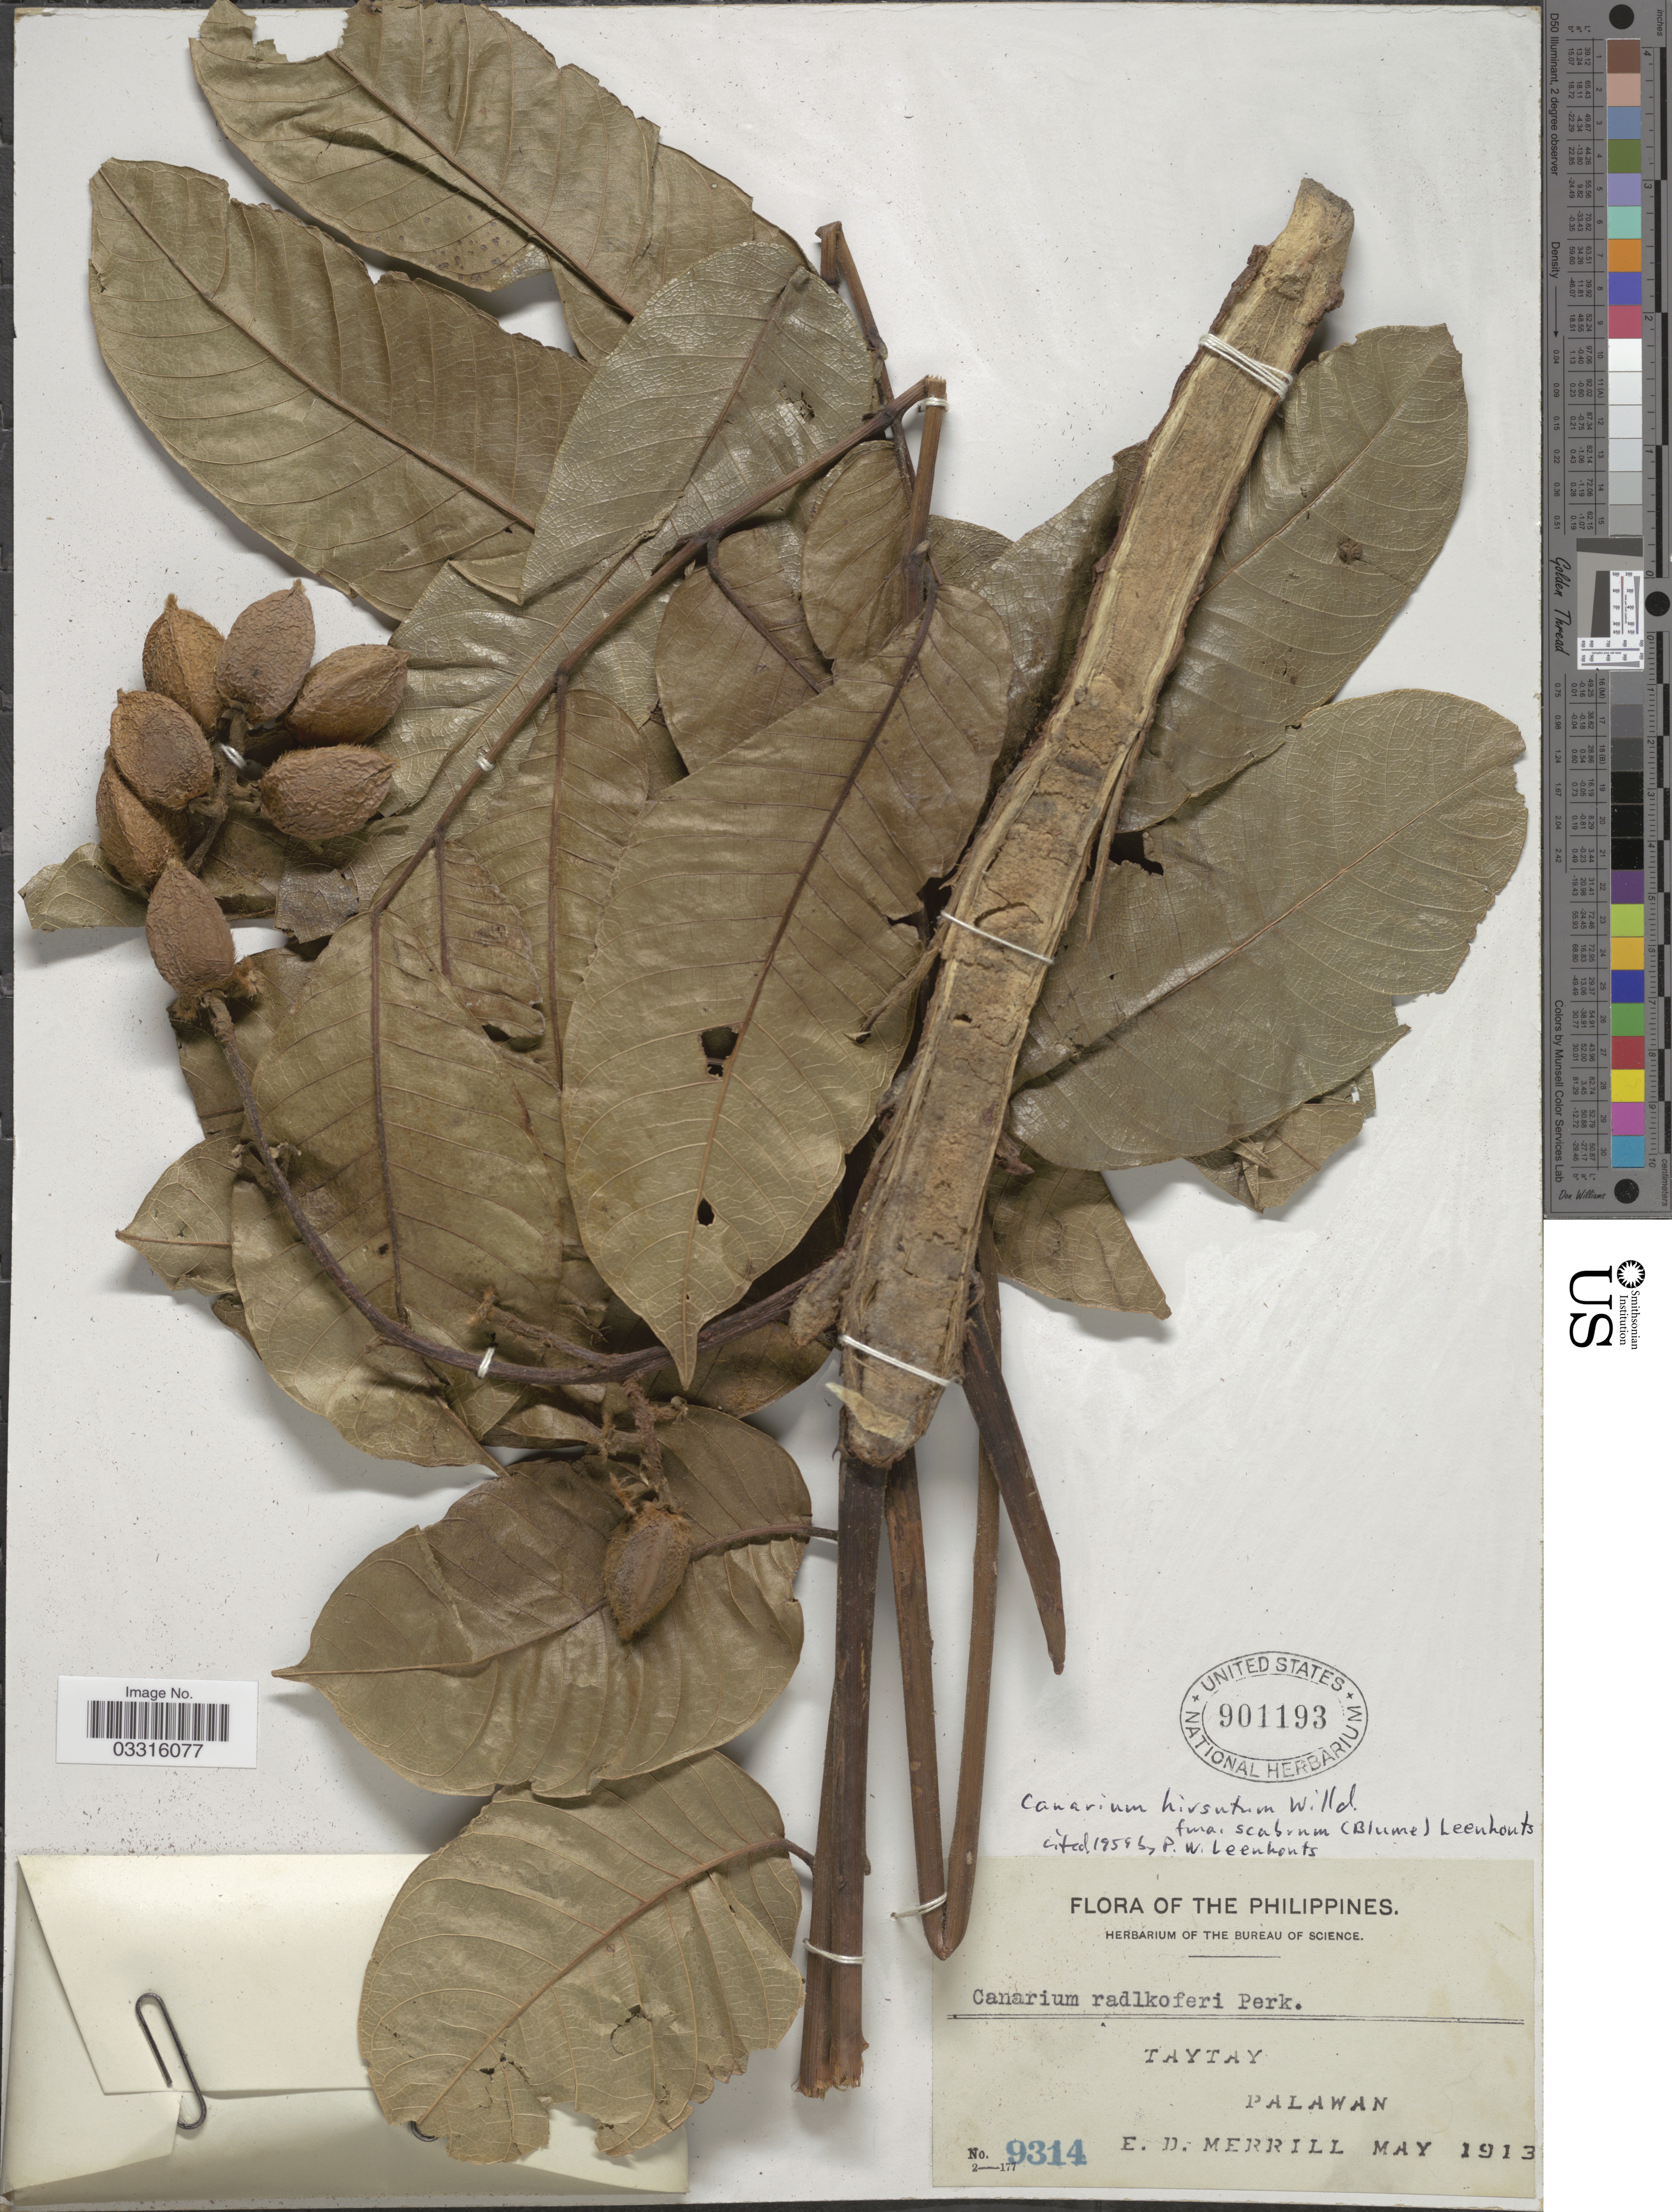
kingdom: Plantae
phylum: Tracheophyta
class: Magnoliopsida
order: Sapindales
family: Burseraceae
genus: Canarium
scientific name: Canarium hirsutum f. scabrum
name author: (Blume) Leenh.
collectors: E. D. Merrill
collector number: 9314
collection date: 1913-05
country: Philippines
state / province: Mimaropa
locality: Taytay, Palawan/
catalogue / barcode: US 901193